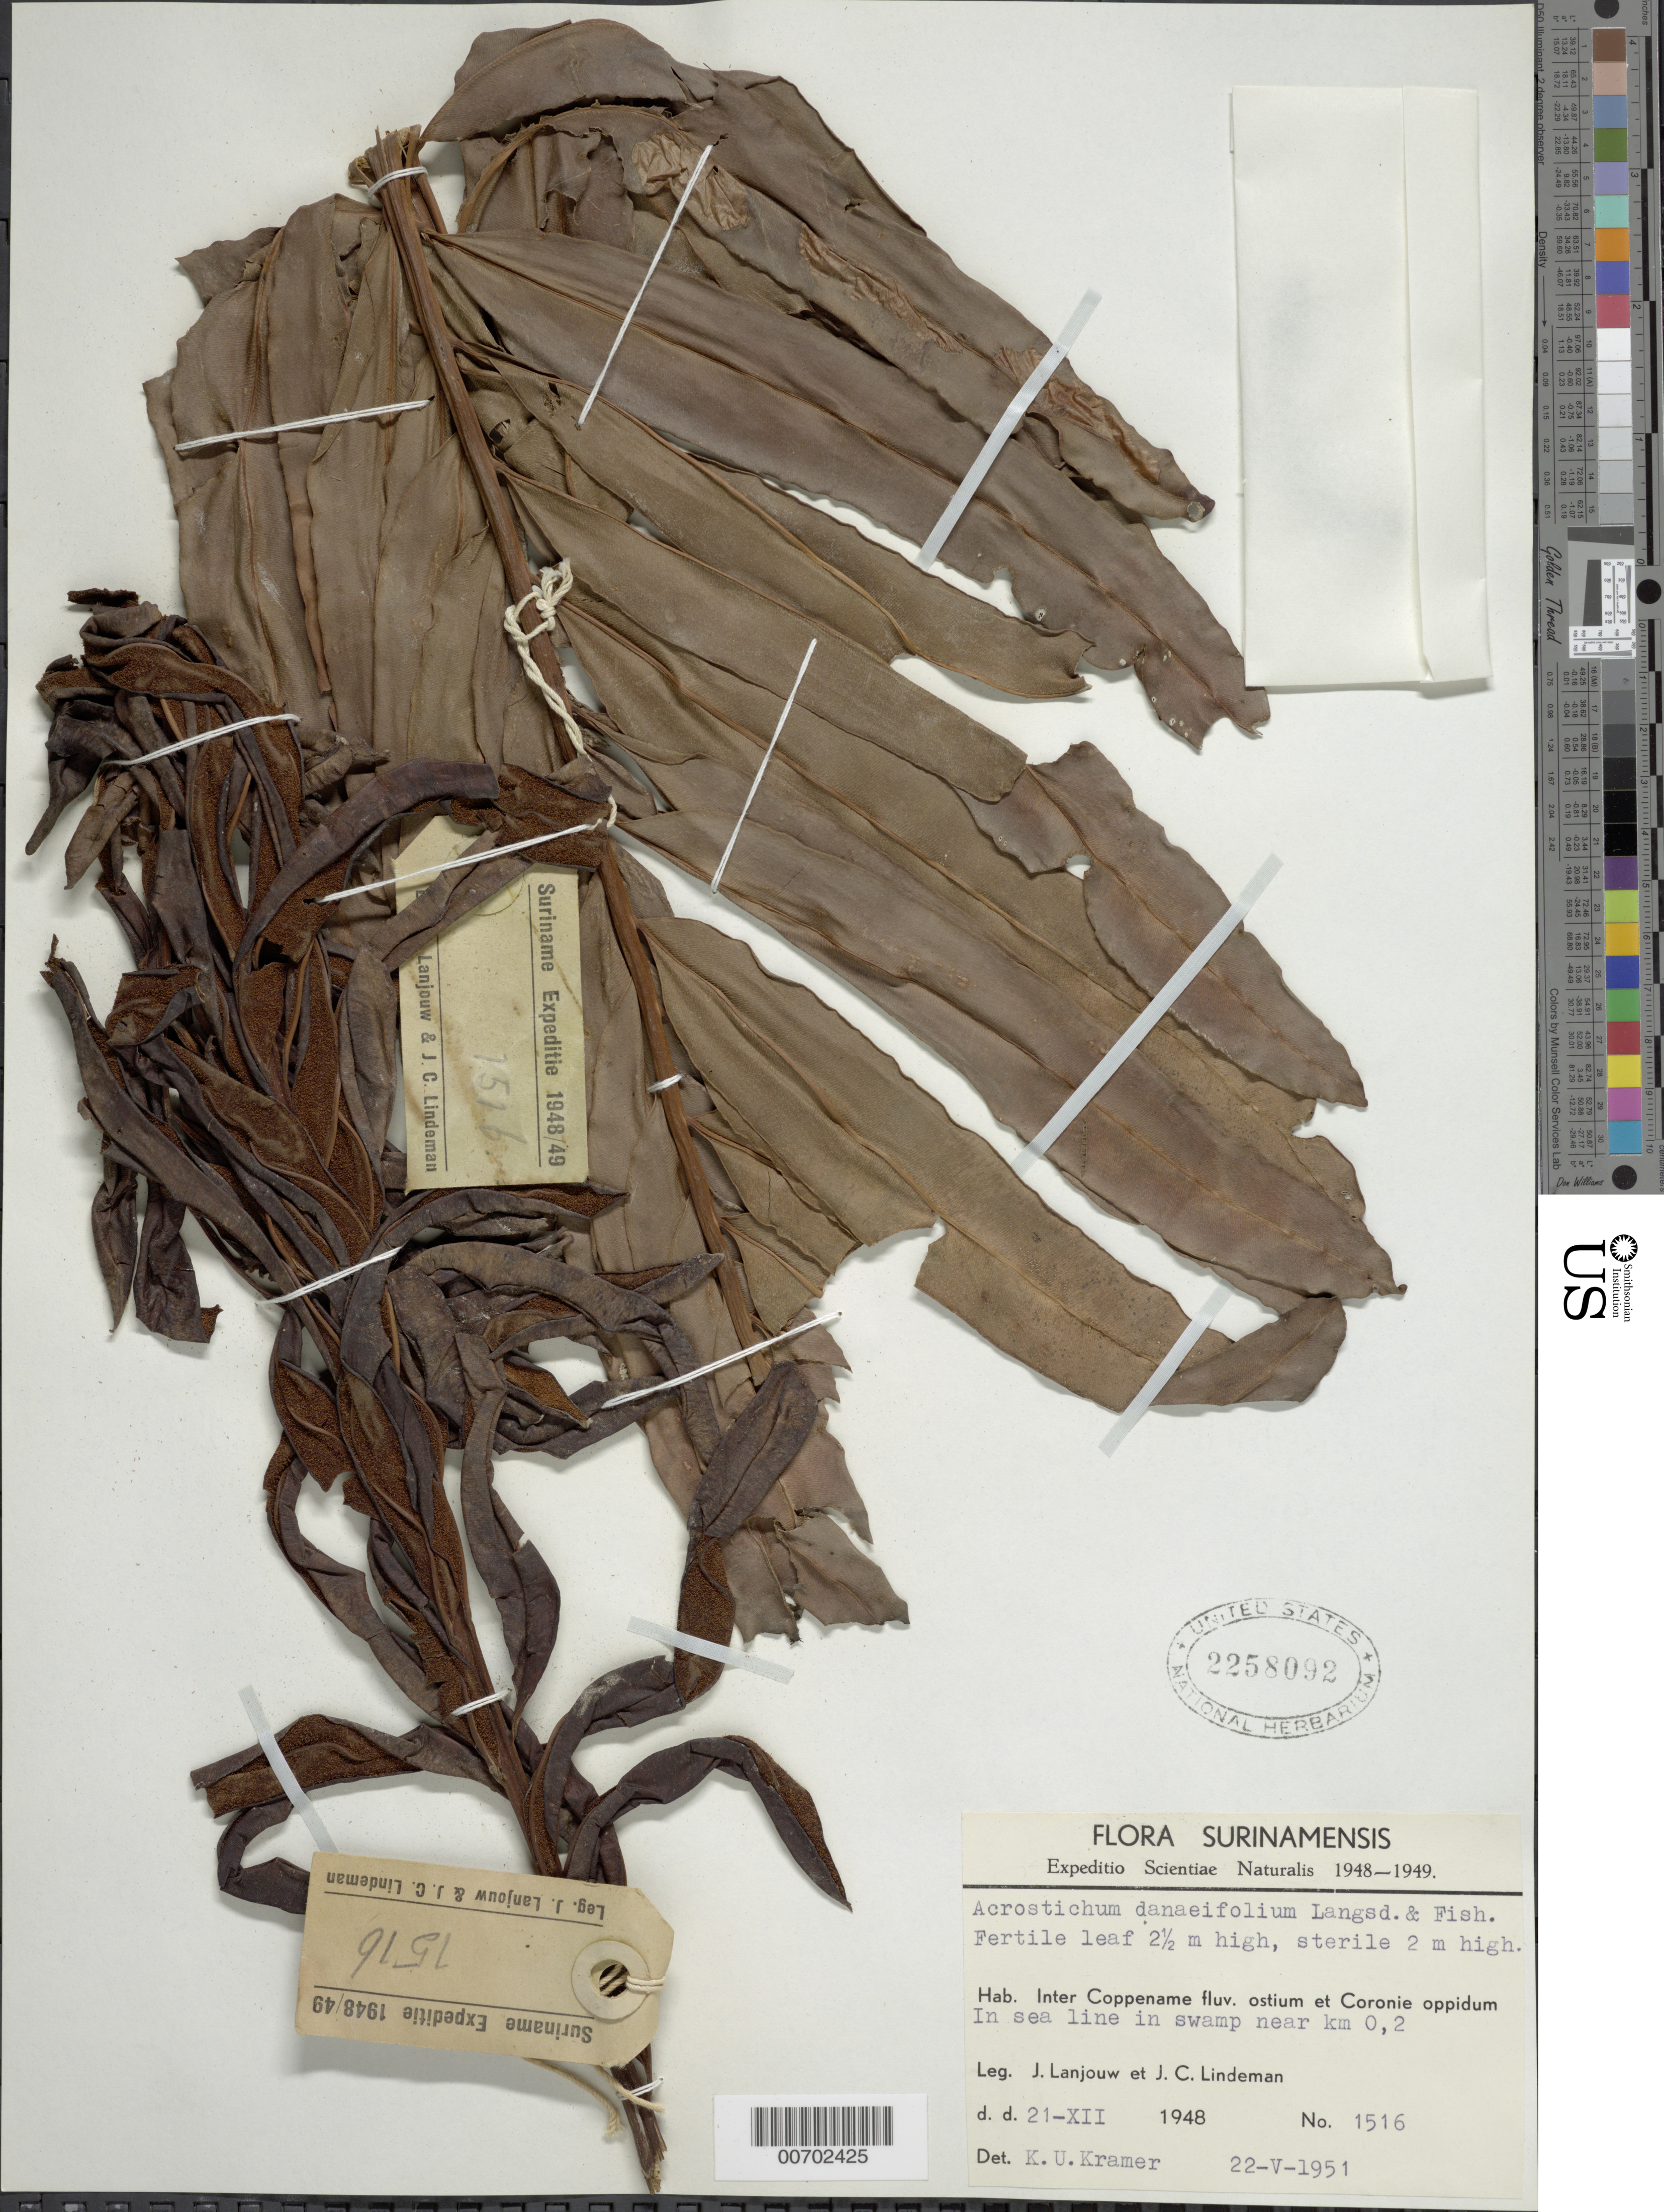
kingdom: Plantae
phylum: Tracheophyta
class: Polypodiopsida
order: Polypodiales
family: Pteridaceae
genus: Acrostichum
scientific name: Acrostichum danaeifolium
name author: Langsd. & Fisch.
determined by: Kramer, K. U.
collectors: J. Lanjouw & J. C. Lindeman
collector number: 48 1516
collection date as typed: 21-Dec-48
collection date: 1948-12-21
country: Suriname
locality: Coppename R. to Coronie, near km 0.2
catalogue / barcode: US 2258092